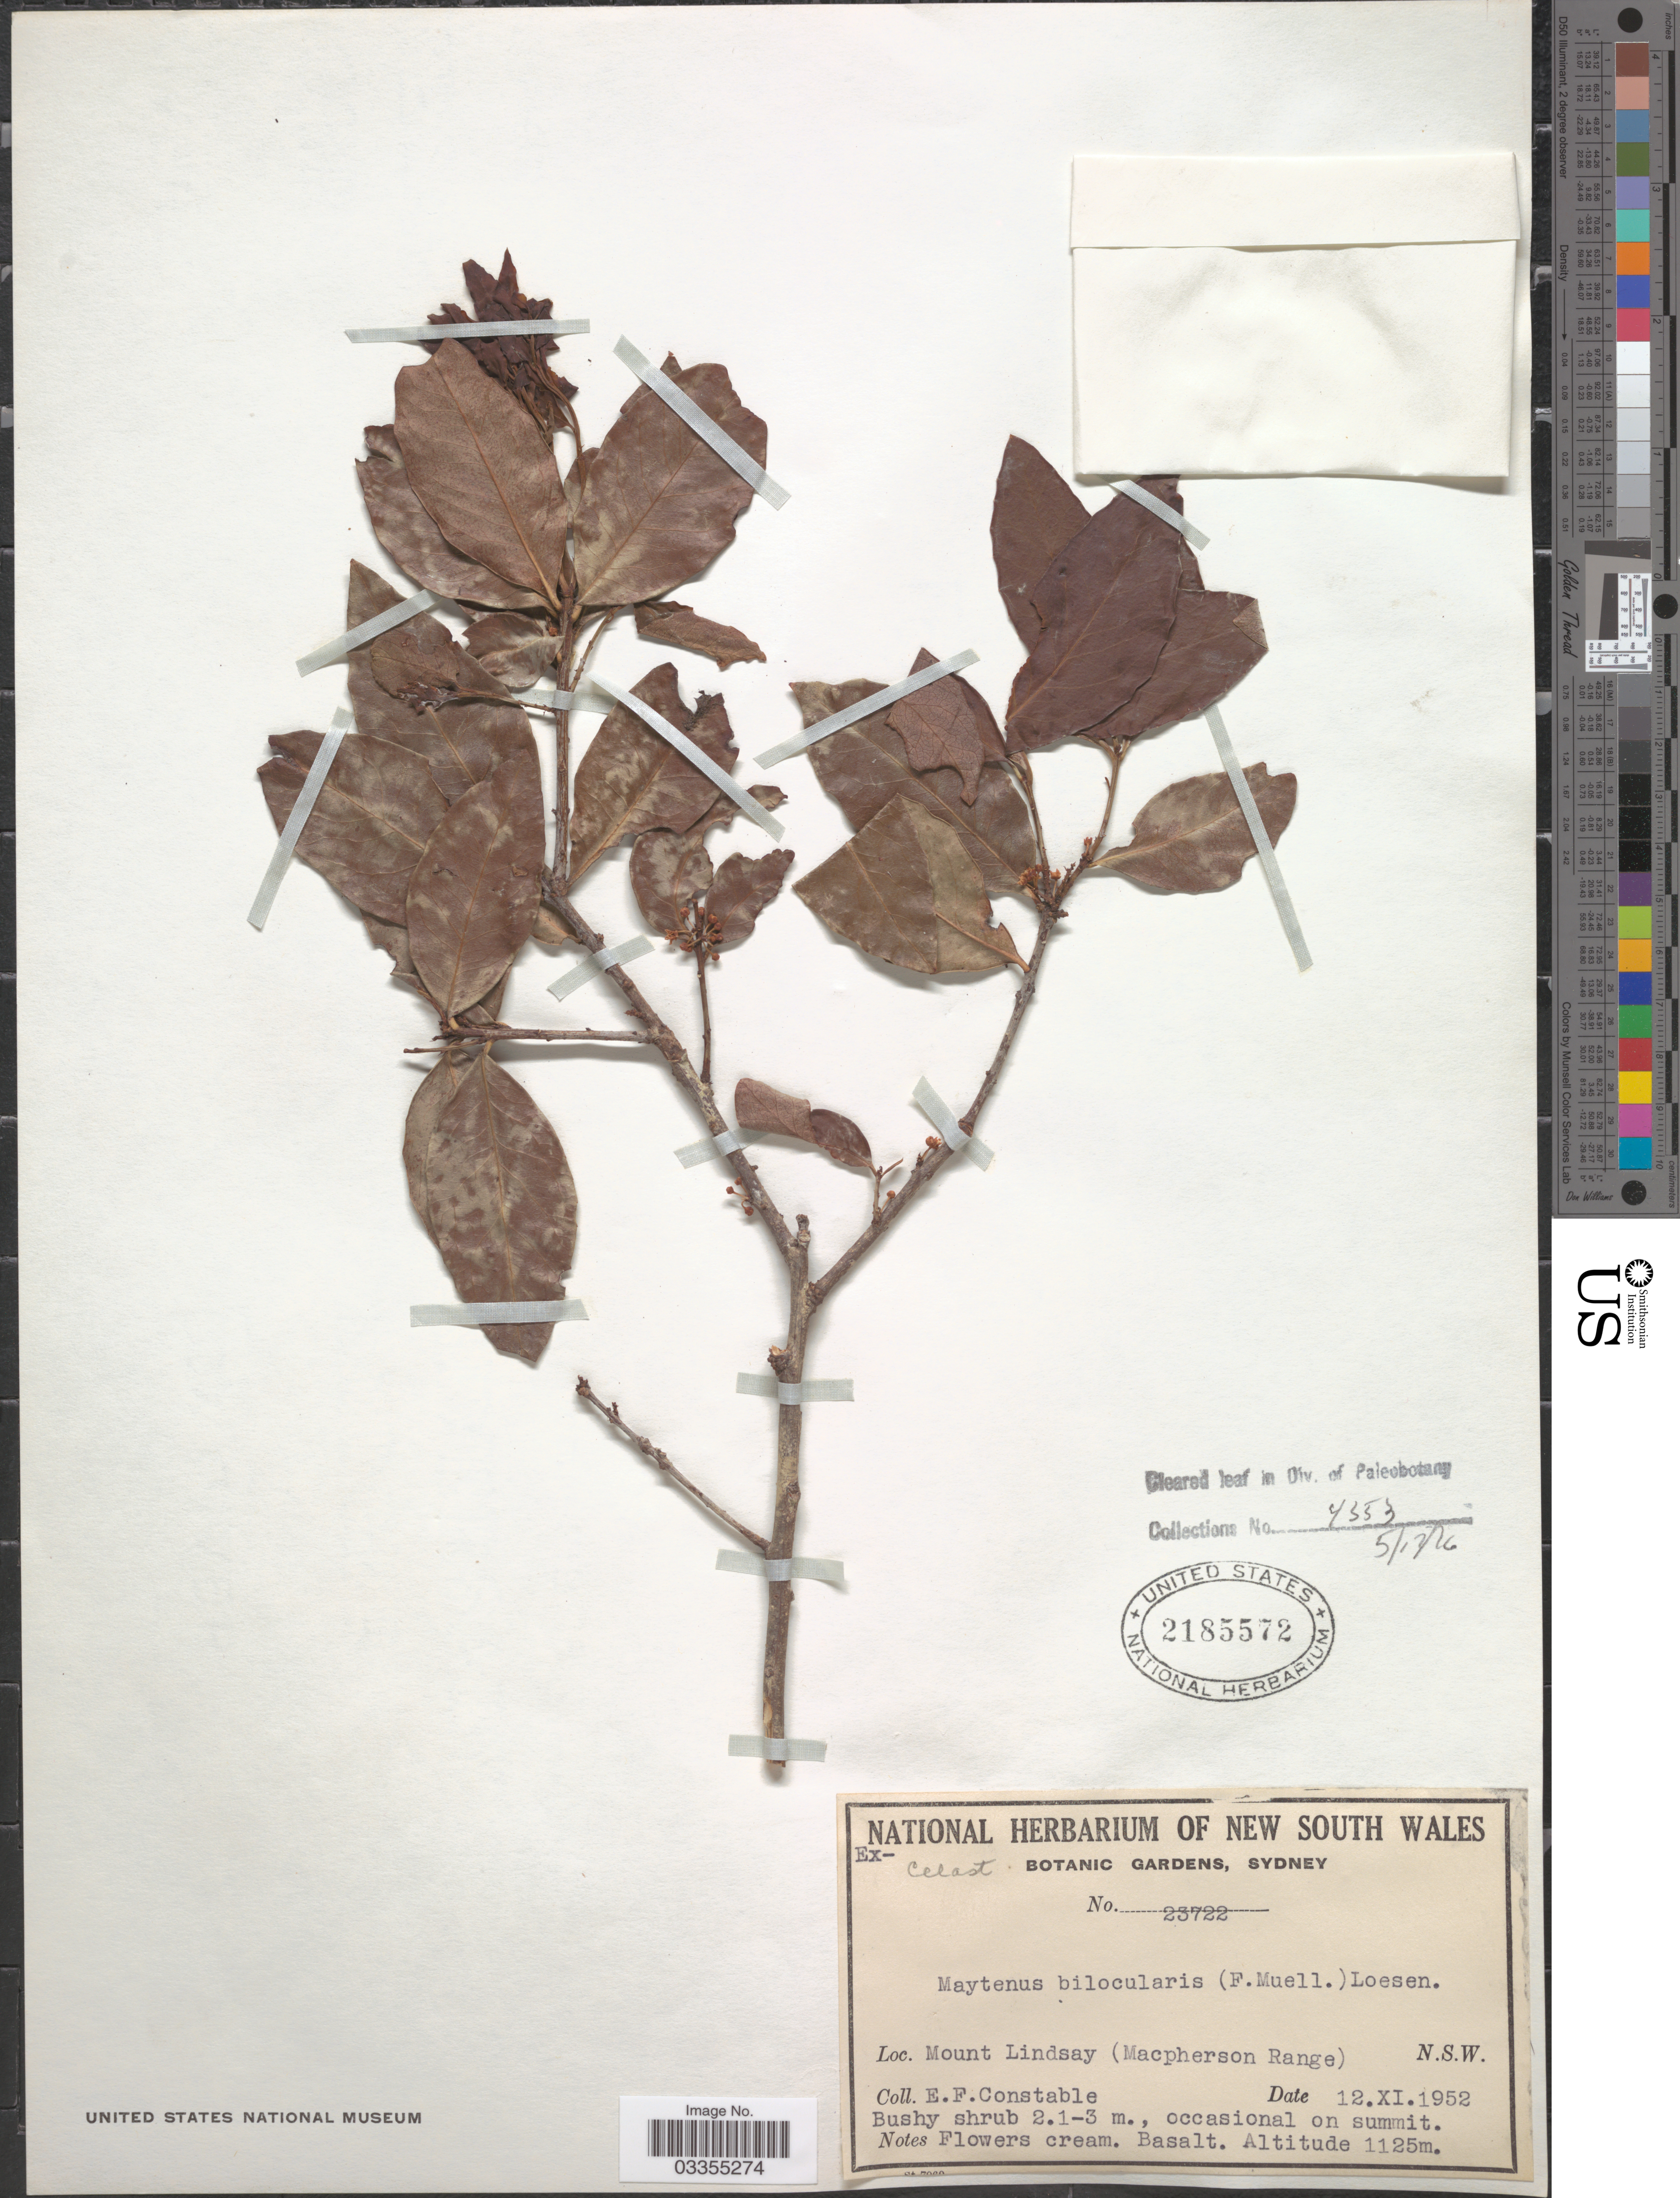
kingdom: Plantae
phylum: Tracheophyta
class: Magnoliopsida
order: Celastrales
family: Celastraceae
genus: Denhamia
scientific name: Denhamia bilocularis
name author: (F. Muell.) Simmons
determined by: Strong, Mark T., (BOT), Smithsonian Institution - National Museum of Natural History (UNITED STATES)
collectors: E. F. Constable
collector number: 23722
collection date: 1952-11-12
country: Australia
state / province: New South Wales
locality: Mount Lindsay (Macpherson Range).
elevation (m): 1125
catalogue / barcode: US 2185572